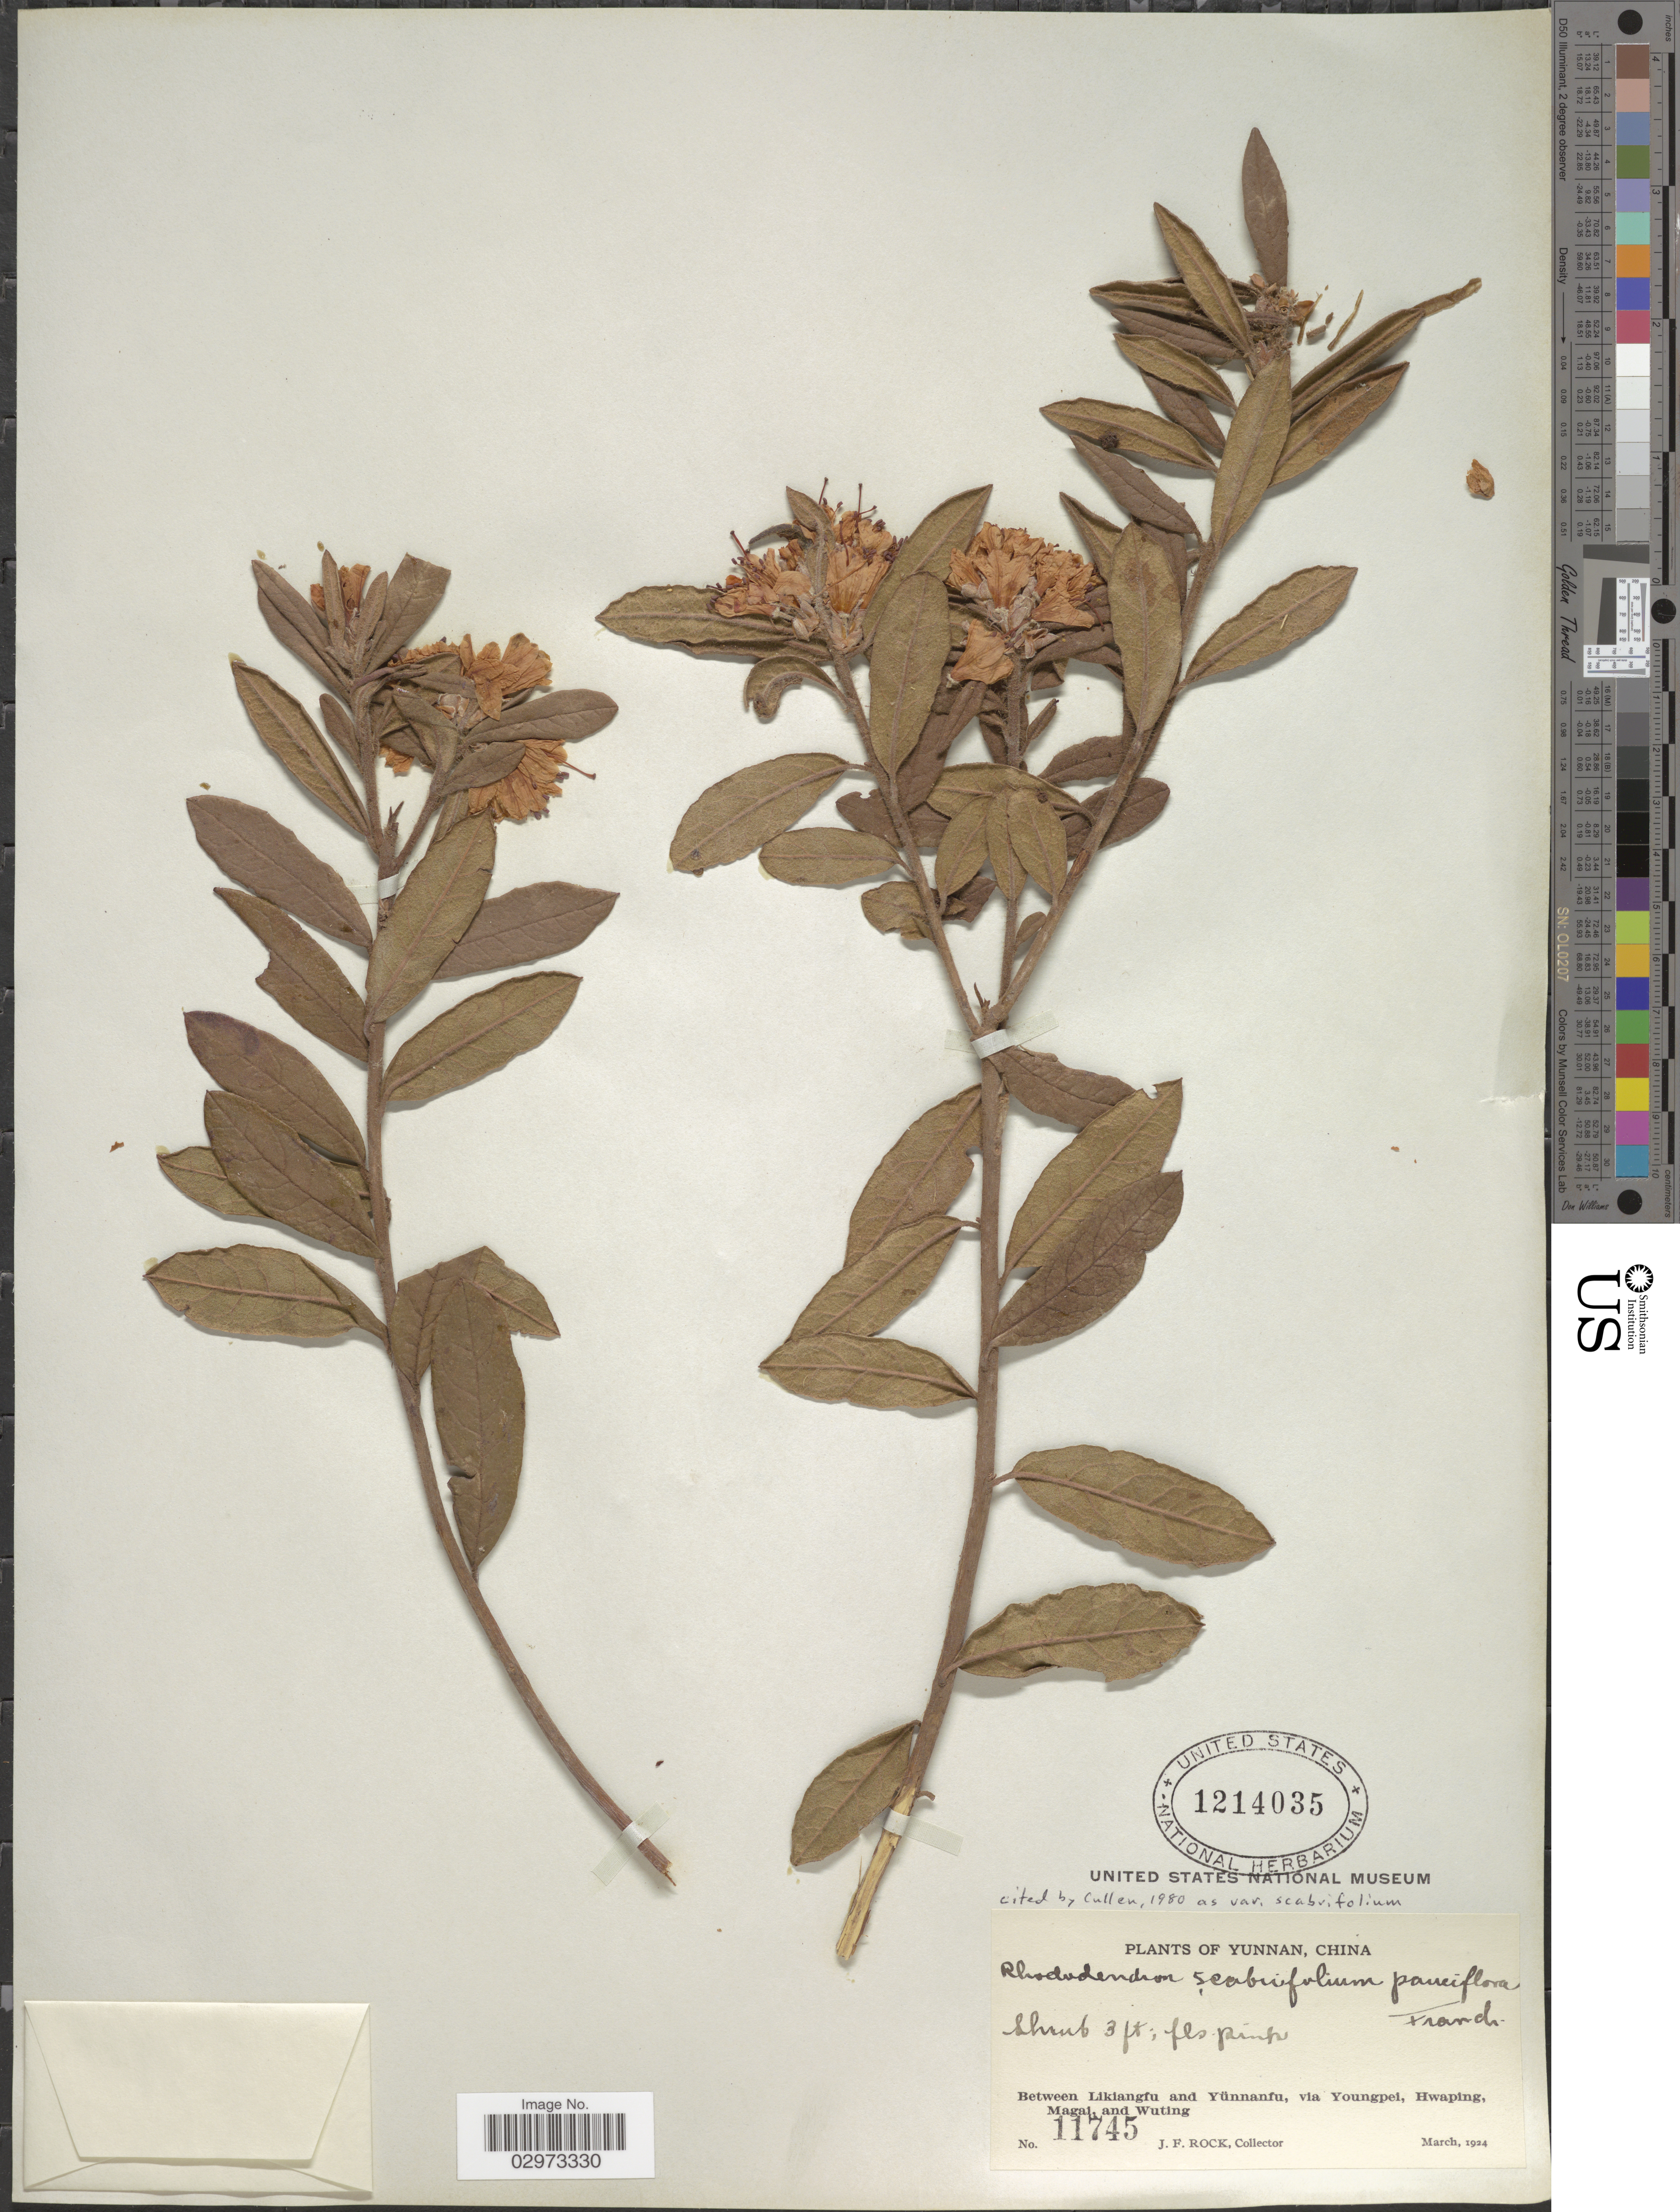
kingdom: Plantae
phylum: Tracheophyta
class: Magnoliopsida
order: Ericales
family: Ericaceae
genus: Rhododendron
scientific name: Rhododendron scabrifolium var. scabrifolium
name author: Franch.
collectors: J. Rock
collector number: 11745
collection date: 1924-03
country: China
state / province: Yunnan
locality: Between Likiangfu and Yünnanfu, via Youngpei, Hwaping, Magai, and Wuting.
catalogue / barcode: US 1214035